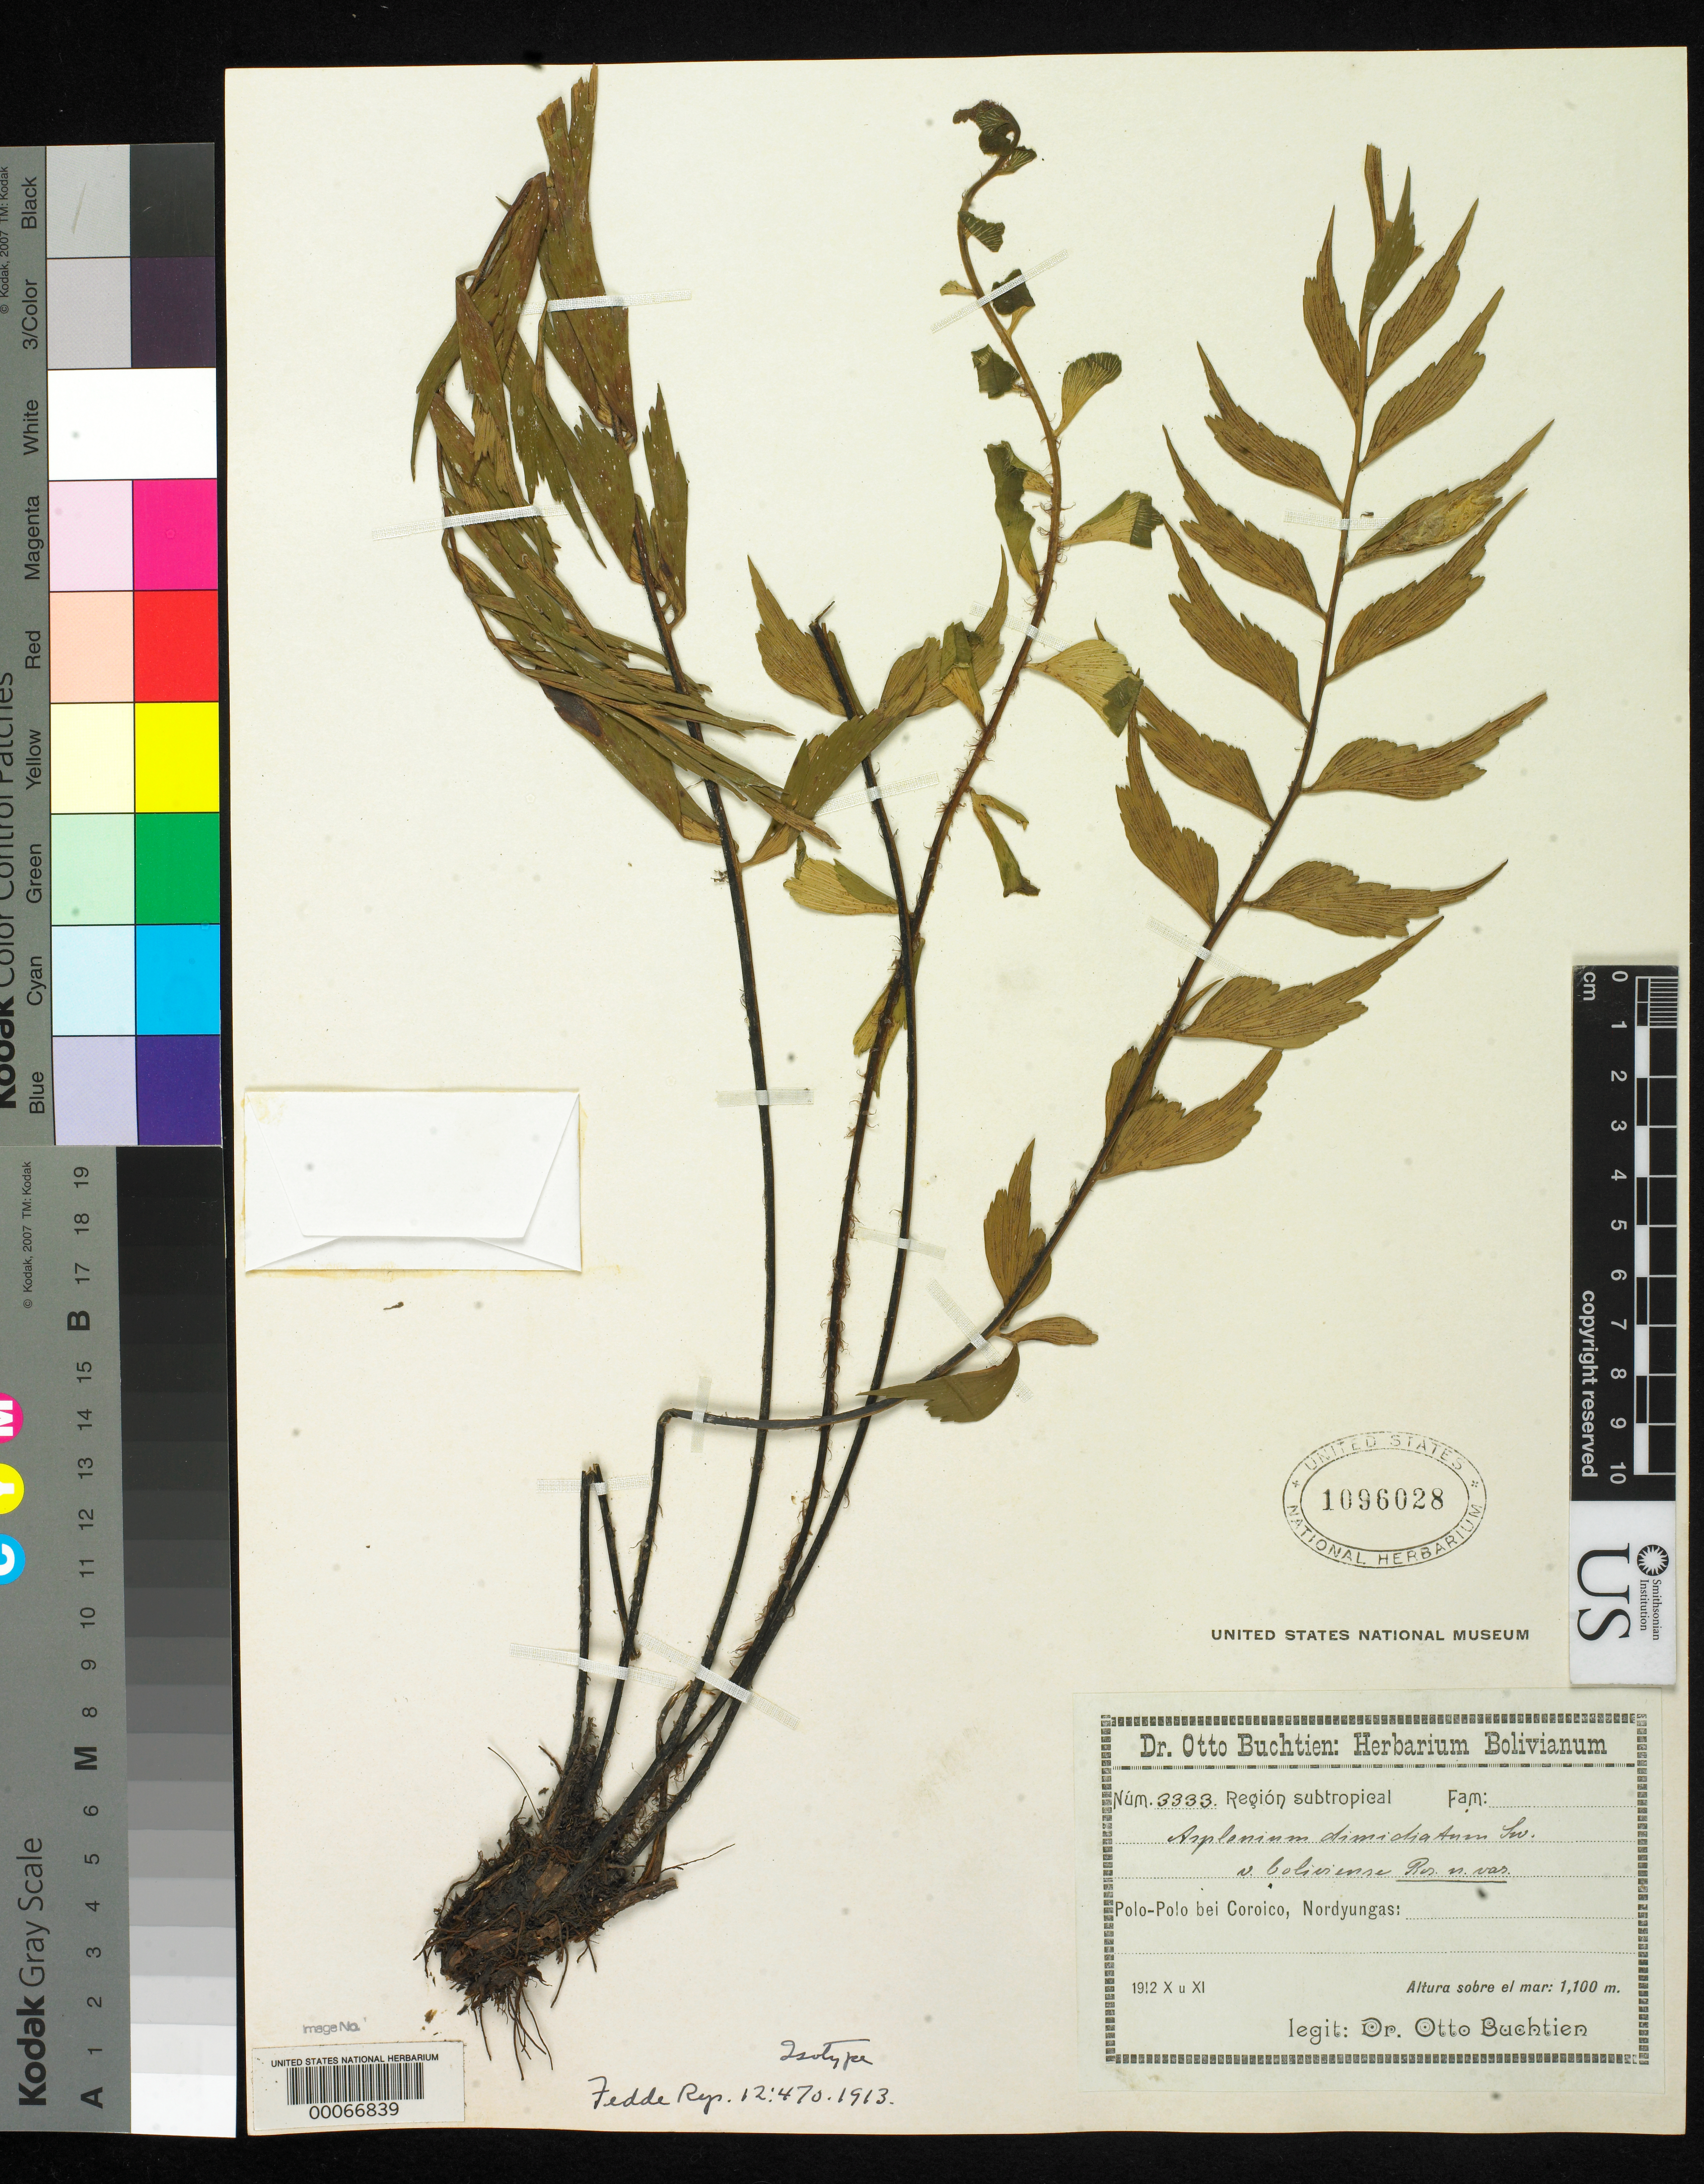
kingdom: Plantae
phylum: Tracheophyta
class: Polypodiopsida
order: Polypodiales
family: Aspleniaceae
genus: Asplenium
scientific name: Asplenium dimidiatum var. boliviensis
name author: Rosenst.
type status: Isotype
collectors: O. Buchtien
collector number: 3333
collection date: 1912-10/1912-11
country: Bolivia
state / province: La Paz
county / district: Nor Yungas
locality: Yungas, Polo-Polo bei Coroico.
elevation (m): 1100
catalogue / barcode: US 1096028